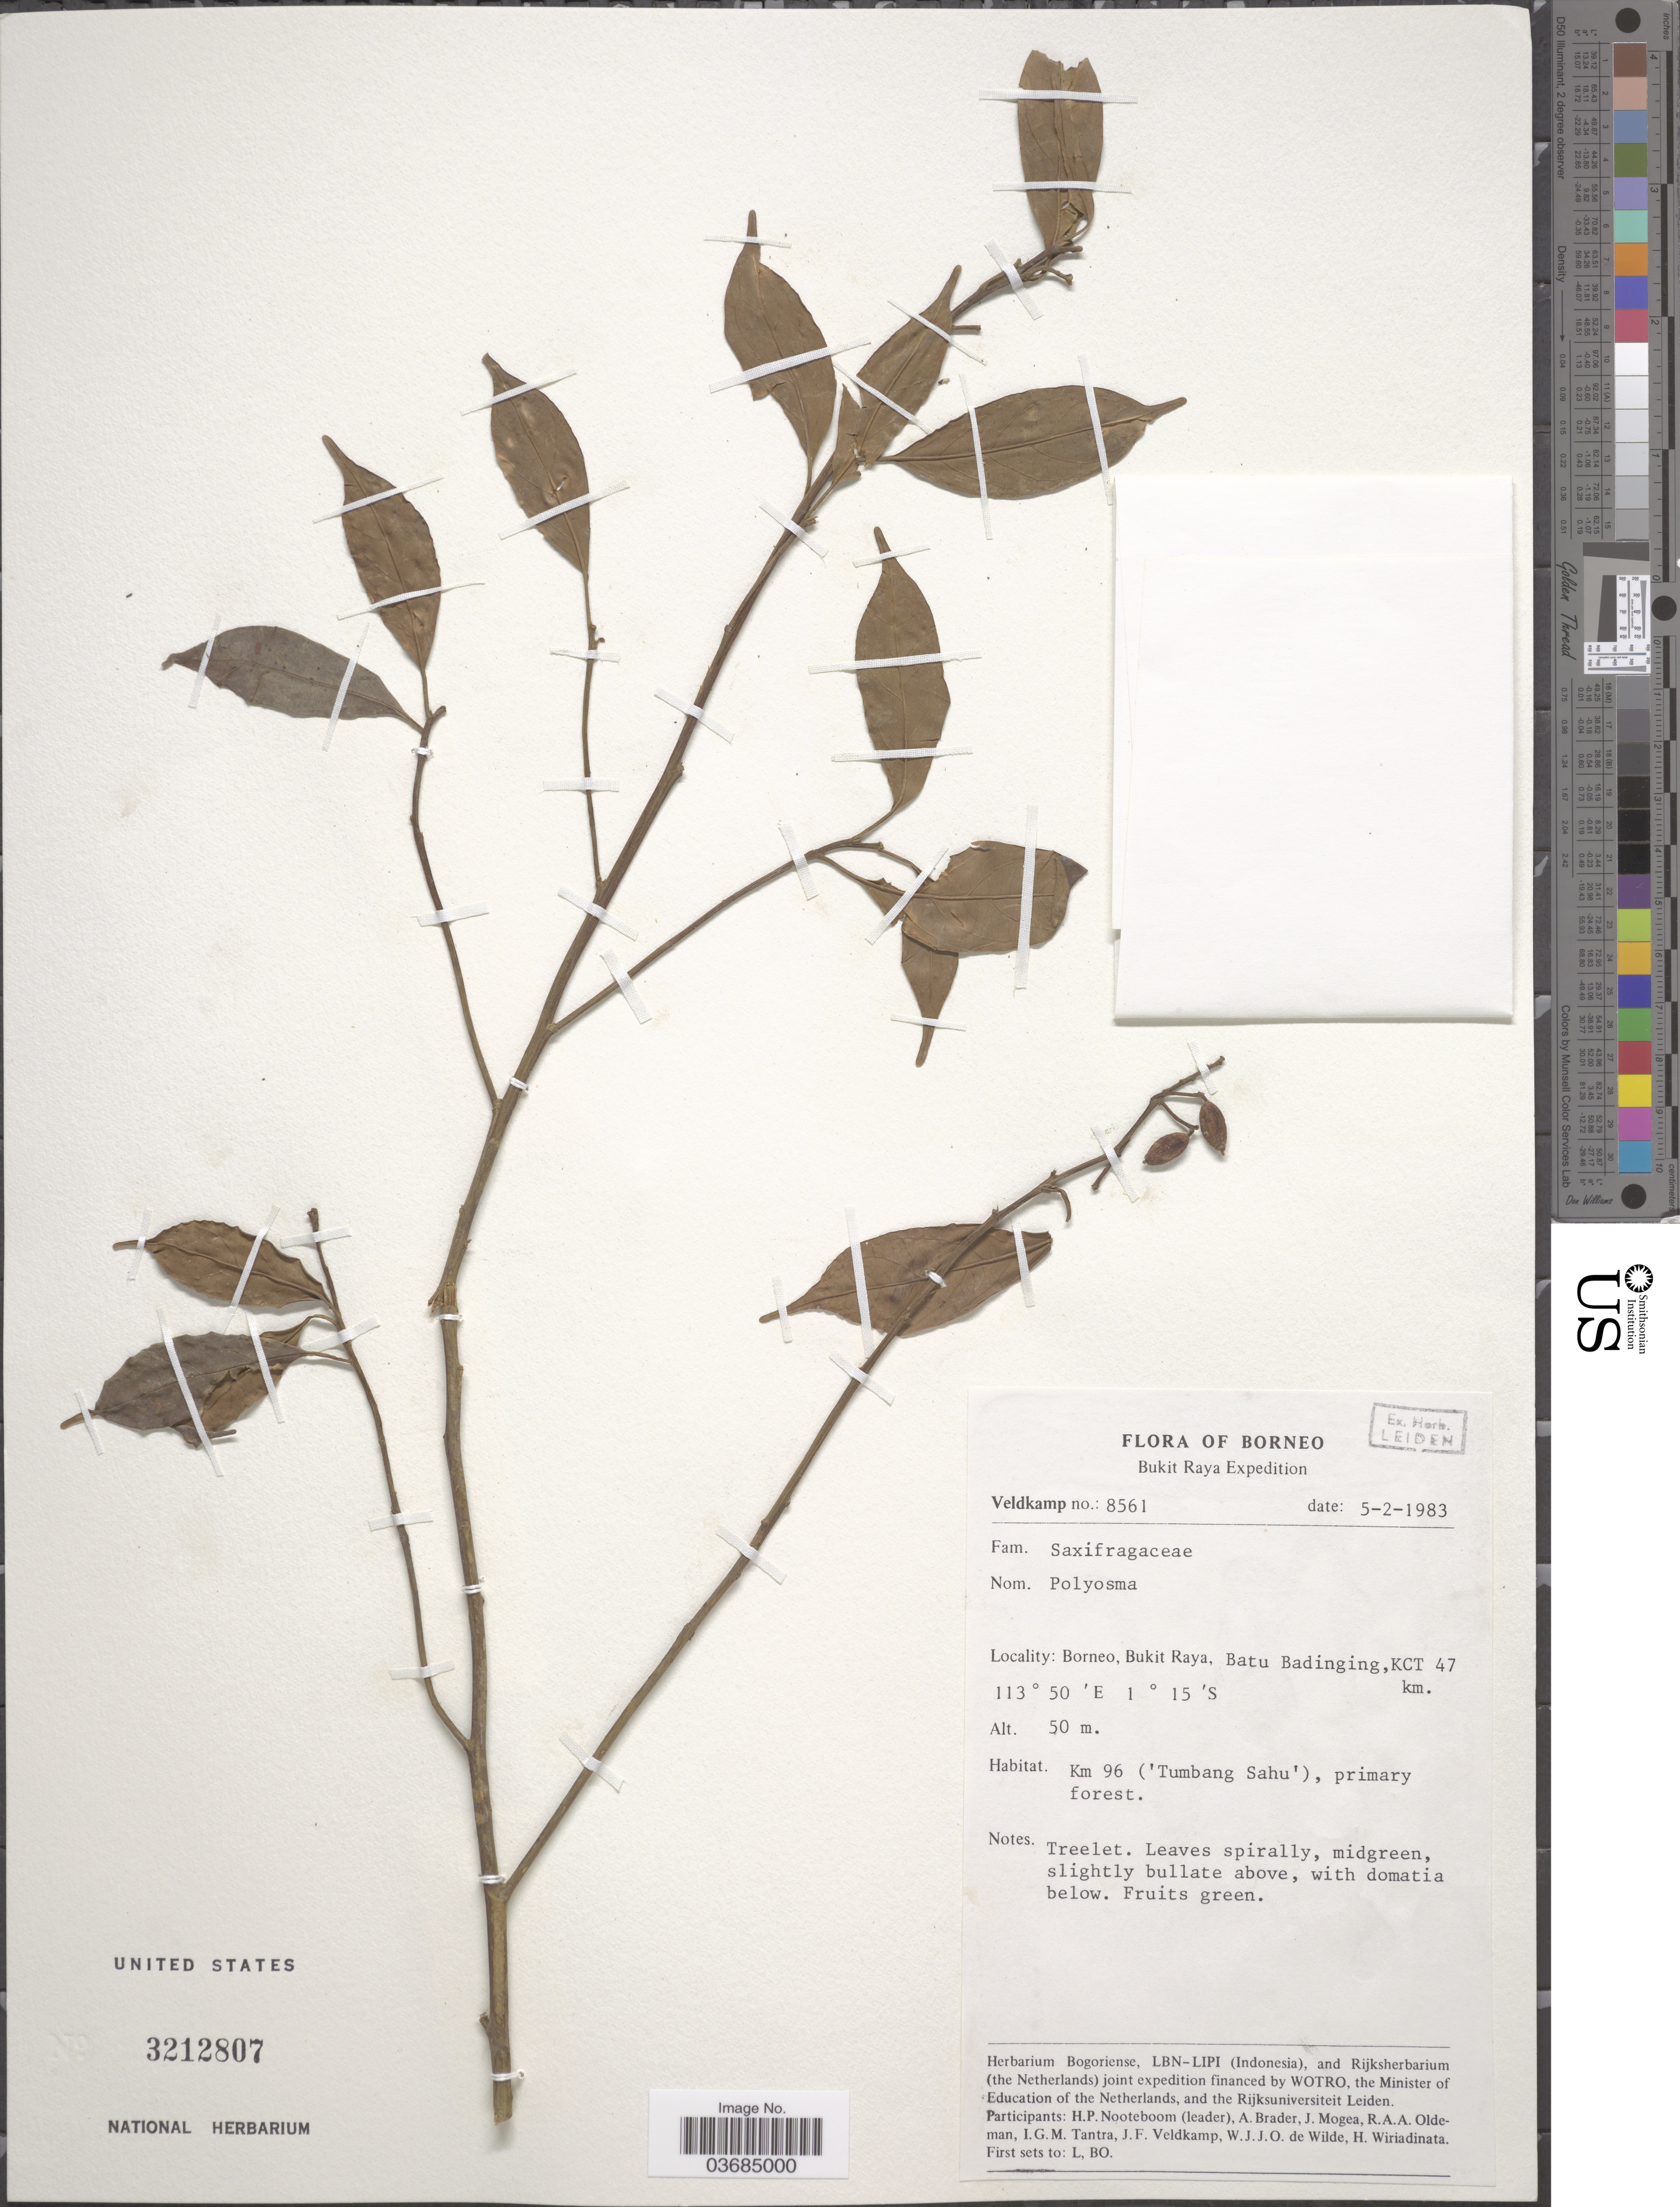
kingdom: Plantae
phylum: Tracheophyta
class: Magnoliopsida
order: Cornales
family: Nyssaceae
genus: Mastixia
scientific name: Mastixia sp.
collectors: -. Veldkamp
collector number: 8561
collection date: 1983-02-05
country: Malaysia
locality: Borneo. Bukit Raya Expedition. Bukit, Raya, Batu Badinging, KCT 47 km. Km 96 ('Tumbang Sahu'), primary forest.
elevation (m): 50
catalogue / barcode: US 3212807